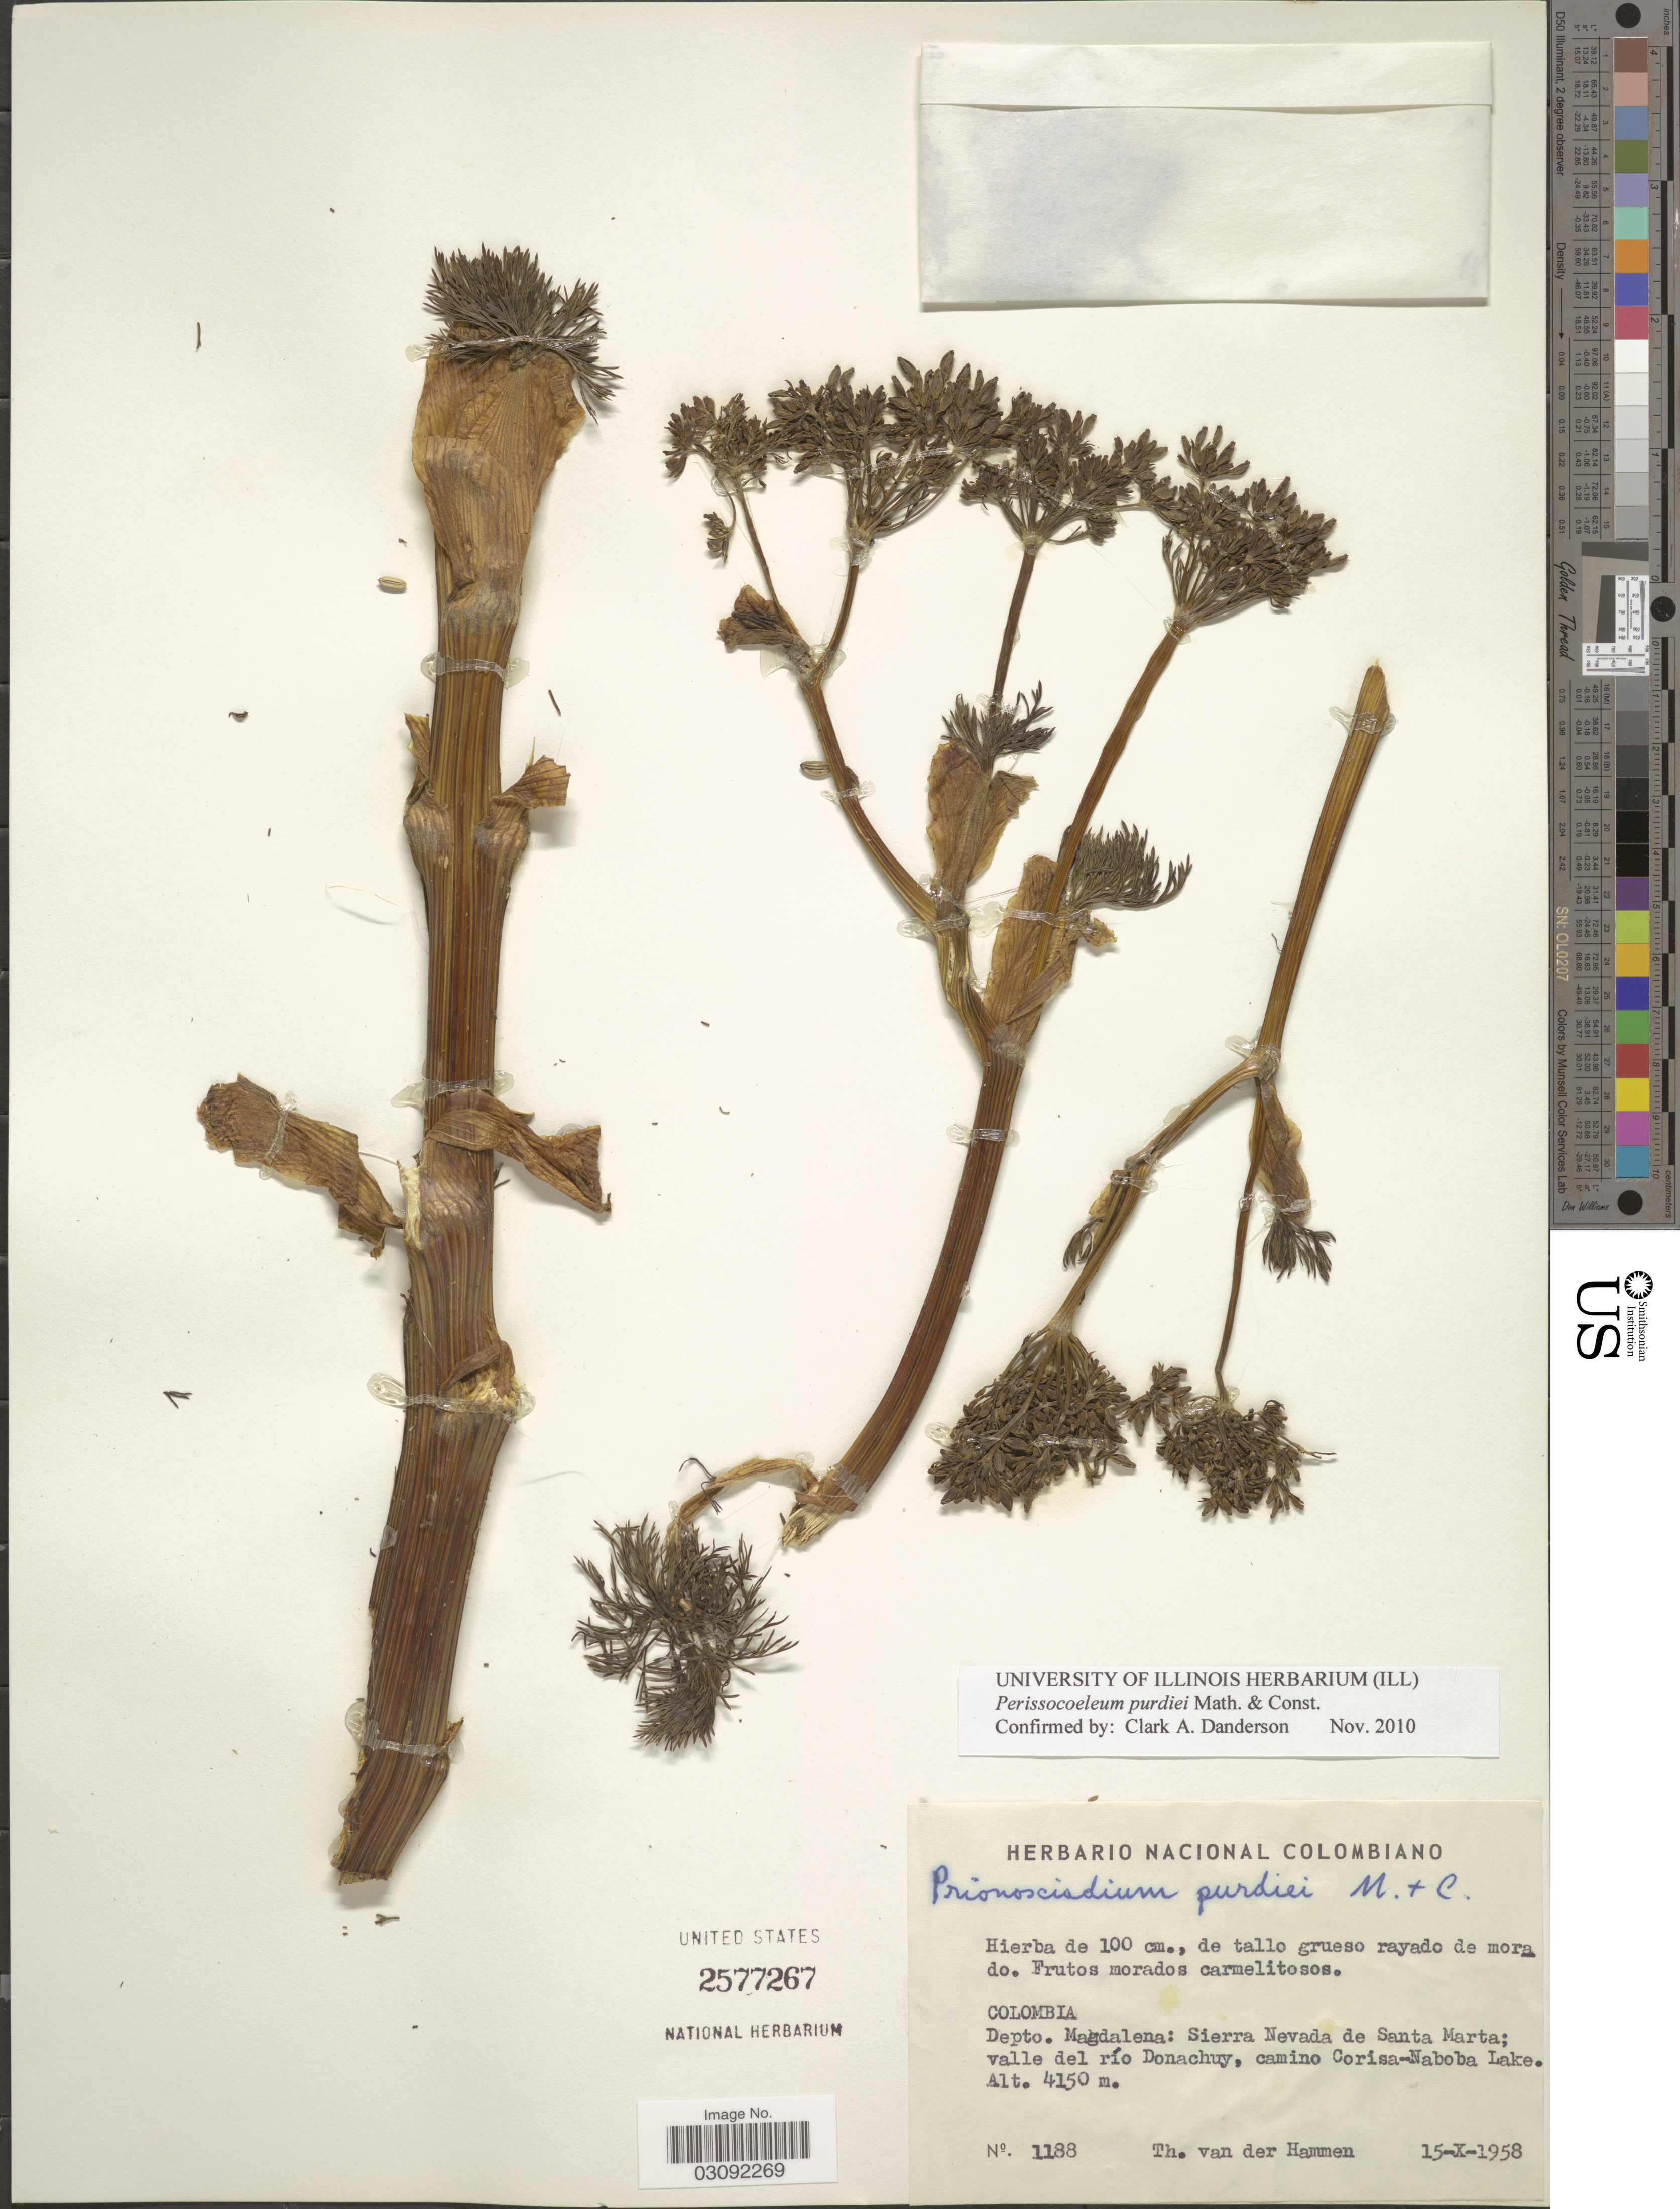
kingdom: Plantae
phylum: Tracheophyta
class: Magnoliopsida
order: Apiales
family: Apiaceae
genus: Perissocoeleum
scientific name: Perissocoeleum purdiei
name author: Mathias & Constance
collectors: T. Van der Hammen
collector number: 1188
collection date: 1958-10-15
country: Colombia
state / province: Magdalena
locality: Depto. Magdalena: Sierra Nevada de Santa Maria; valle del río Donachuy, camino Corisa-Naboba Lake.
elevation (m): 4150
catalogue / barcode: US 2577267